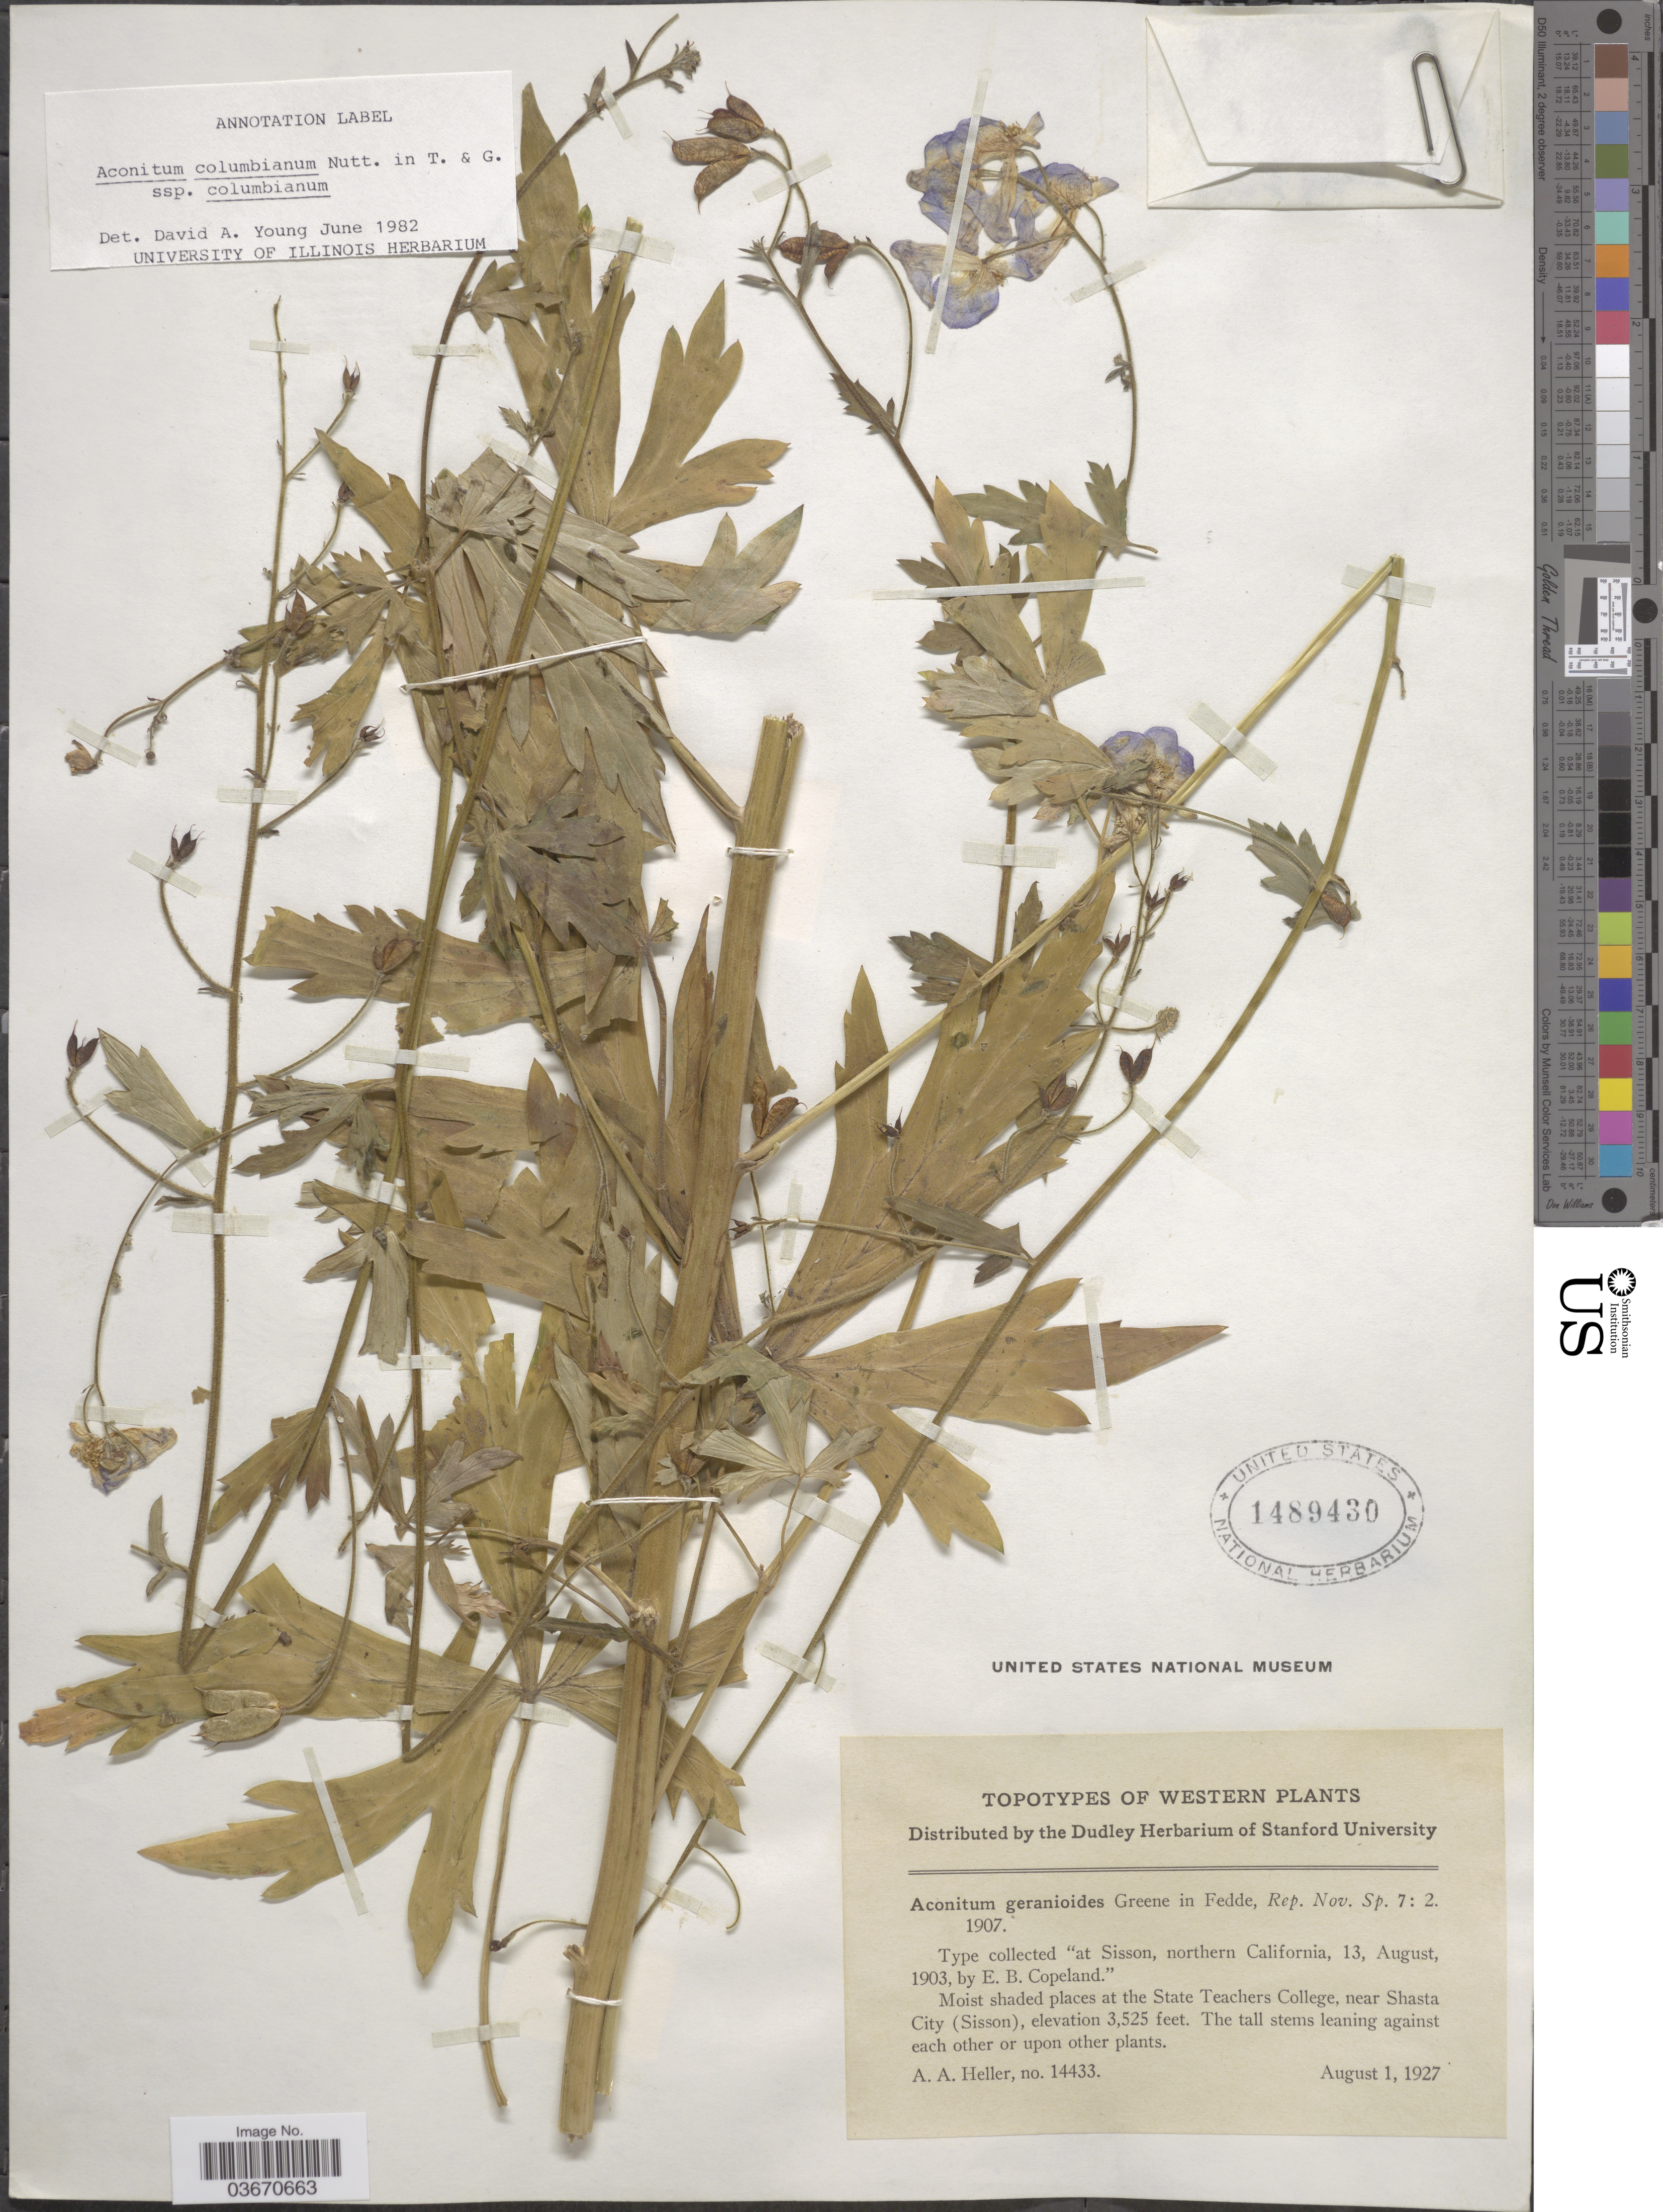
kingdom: Plantae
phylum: Tracheophyta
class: Magnoliopsida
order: Ranunculales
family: Ranunculaceae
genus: Aconitum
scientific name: Aconitum columbianum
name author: Nutt.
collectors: A. A. Heller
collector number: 14433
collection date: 1927-08-01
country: United States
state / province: California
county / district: Siskiyou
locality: State Teachers College, near Shasta City (Sisson).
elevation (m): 1074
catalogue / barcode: US 1489430